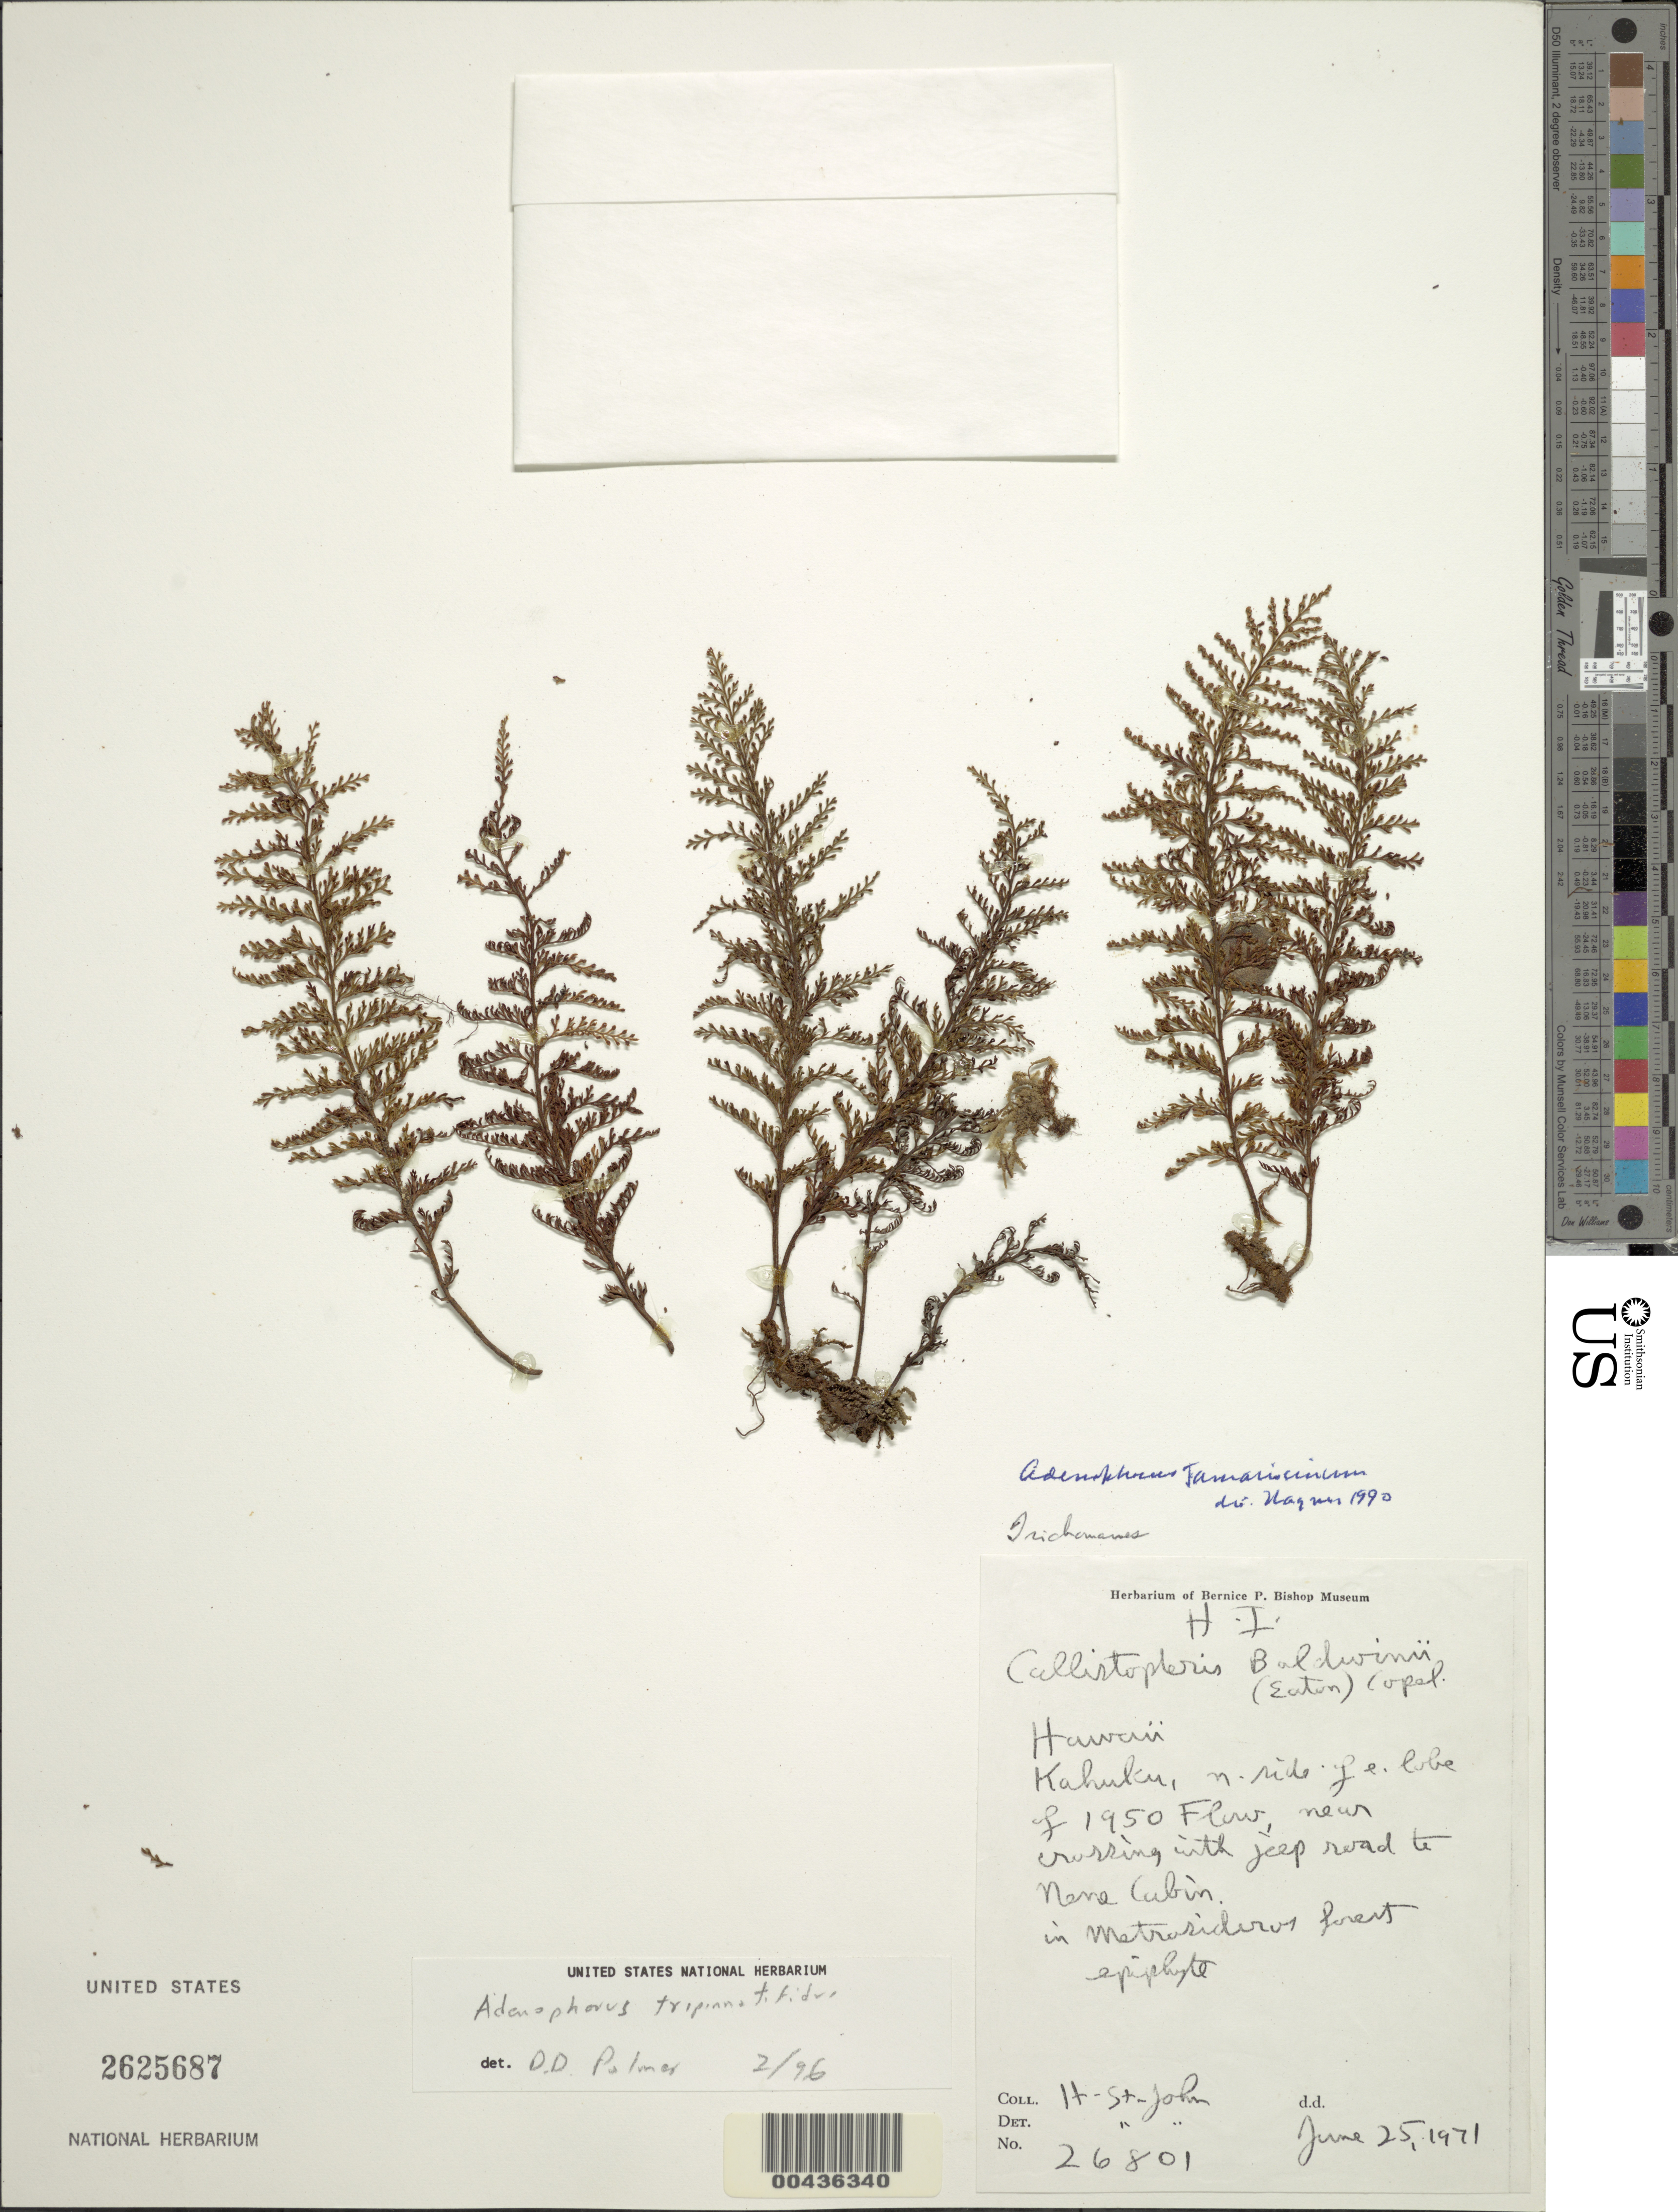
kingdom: Plantae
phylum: Tracheophyta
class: Polypodiopsida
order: Polypodiales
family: Polypodiaceae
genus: Adenophorus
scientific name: Adenophorus tripinnatifidus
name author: Gaudich.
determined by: Palmer, D. D.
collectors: H. St. John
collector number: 26801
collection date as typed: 25 Jun 1971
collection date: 1971-06-25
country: United States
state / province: Hawaii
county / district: Hawaii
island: Hawaii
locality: Kahuku, N side of E lobe of 1950 Flow, near crossing with jeep road to Nene Cabin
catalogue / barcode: US 2625687